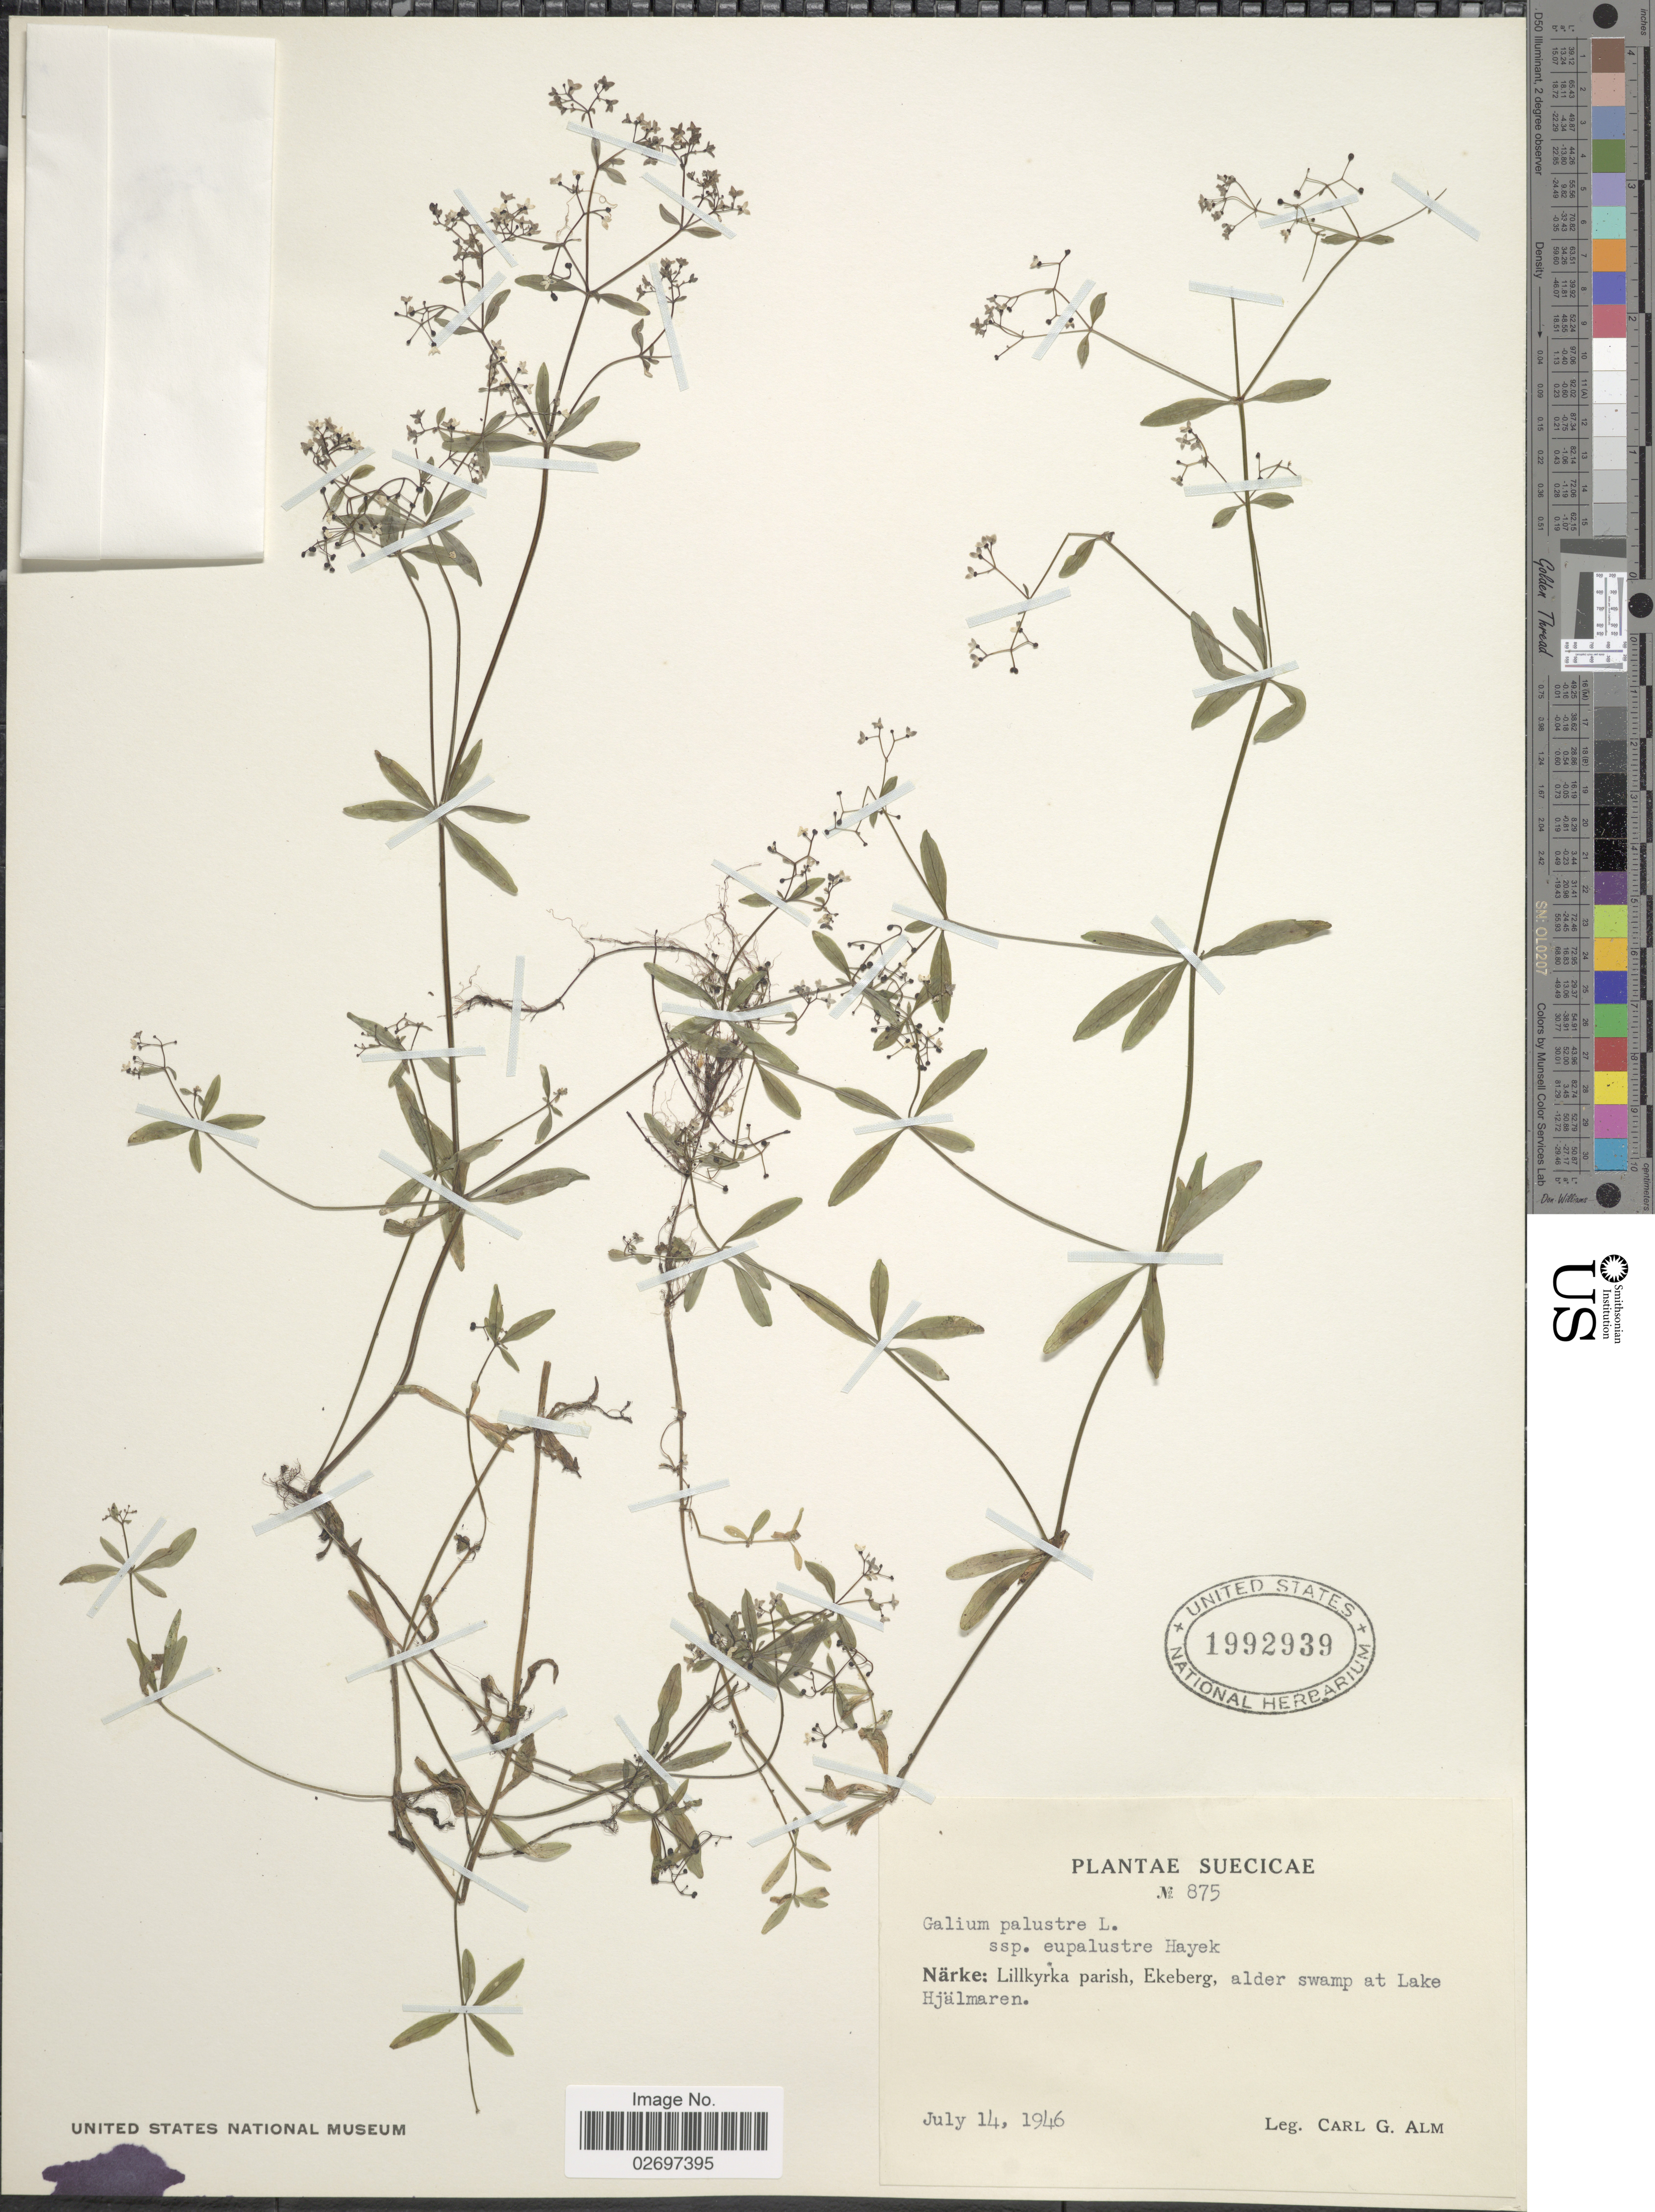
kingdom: Plantae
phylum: Tracheophyta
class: Magnoliopsida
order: Gentianales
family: Rubiaceae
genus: Galium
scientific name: Galium palustre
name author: L.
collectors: C. G. Alm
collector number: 875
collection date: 1946-07-14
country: Sweden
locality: Suecica. Närke: Lillkyrka parish, Ekeberg, alder swamp at Lake Hjälmaren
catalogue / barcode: US 1992939